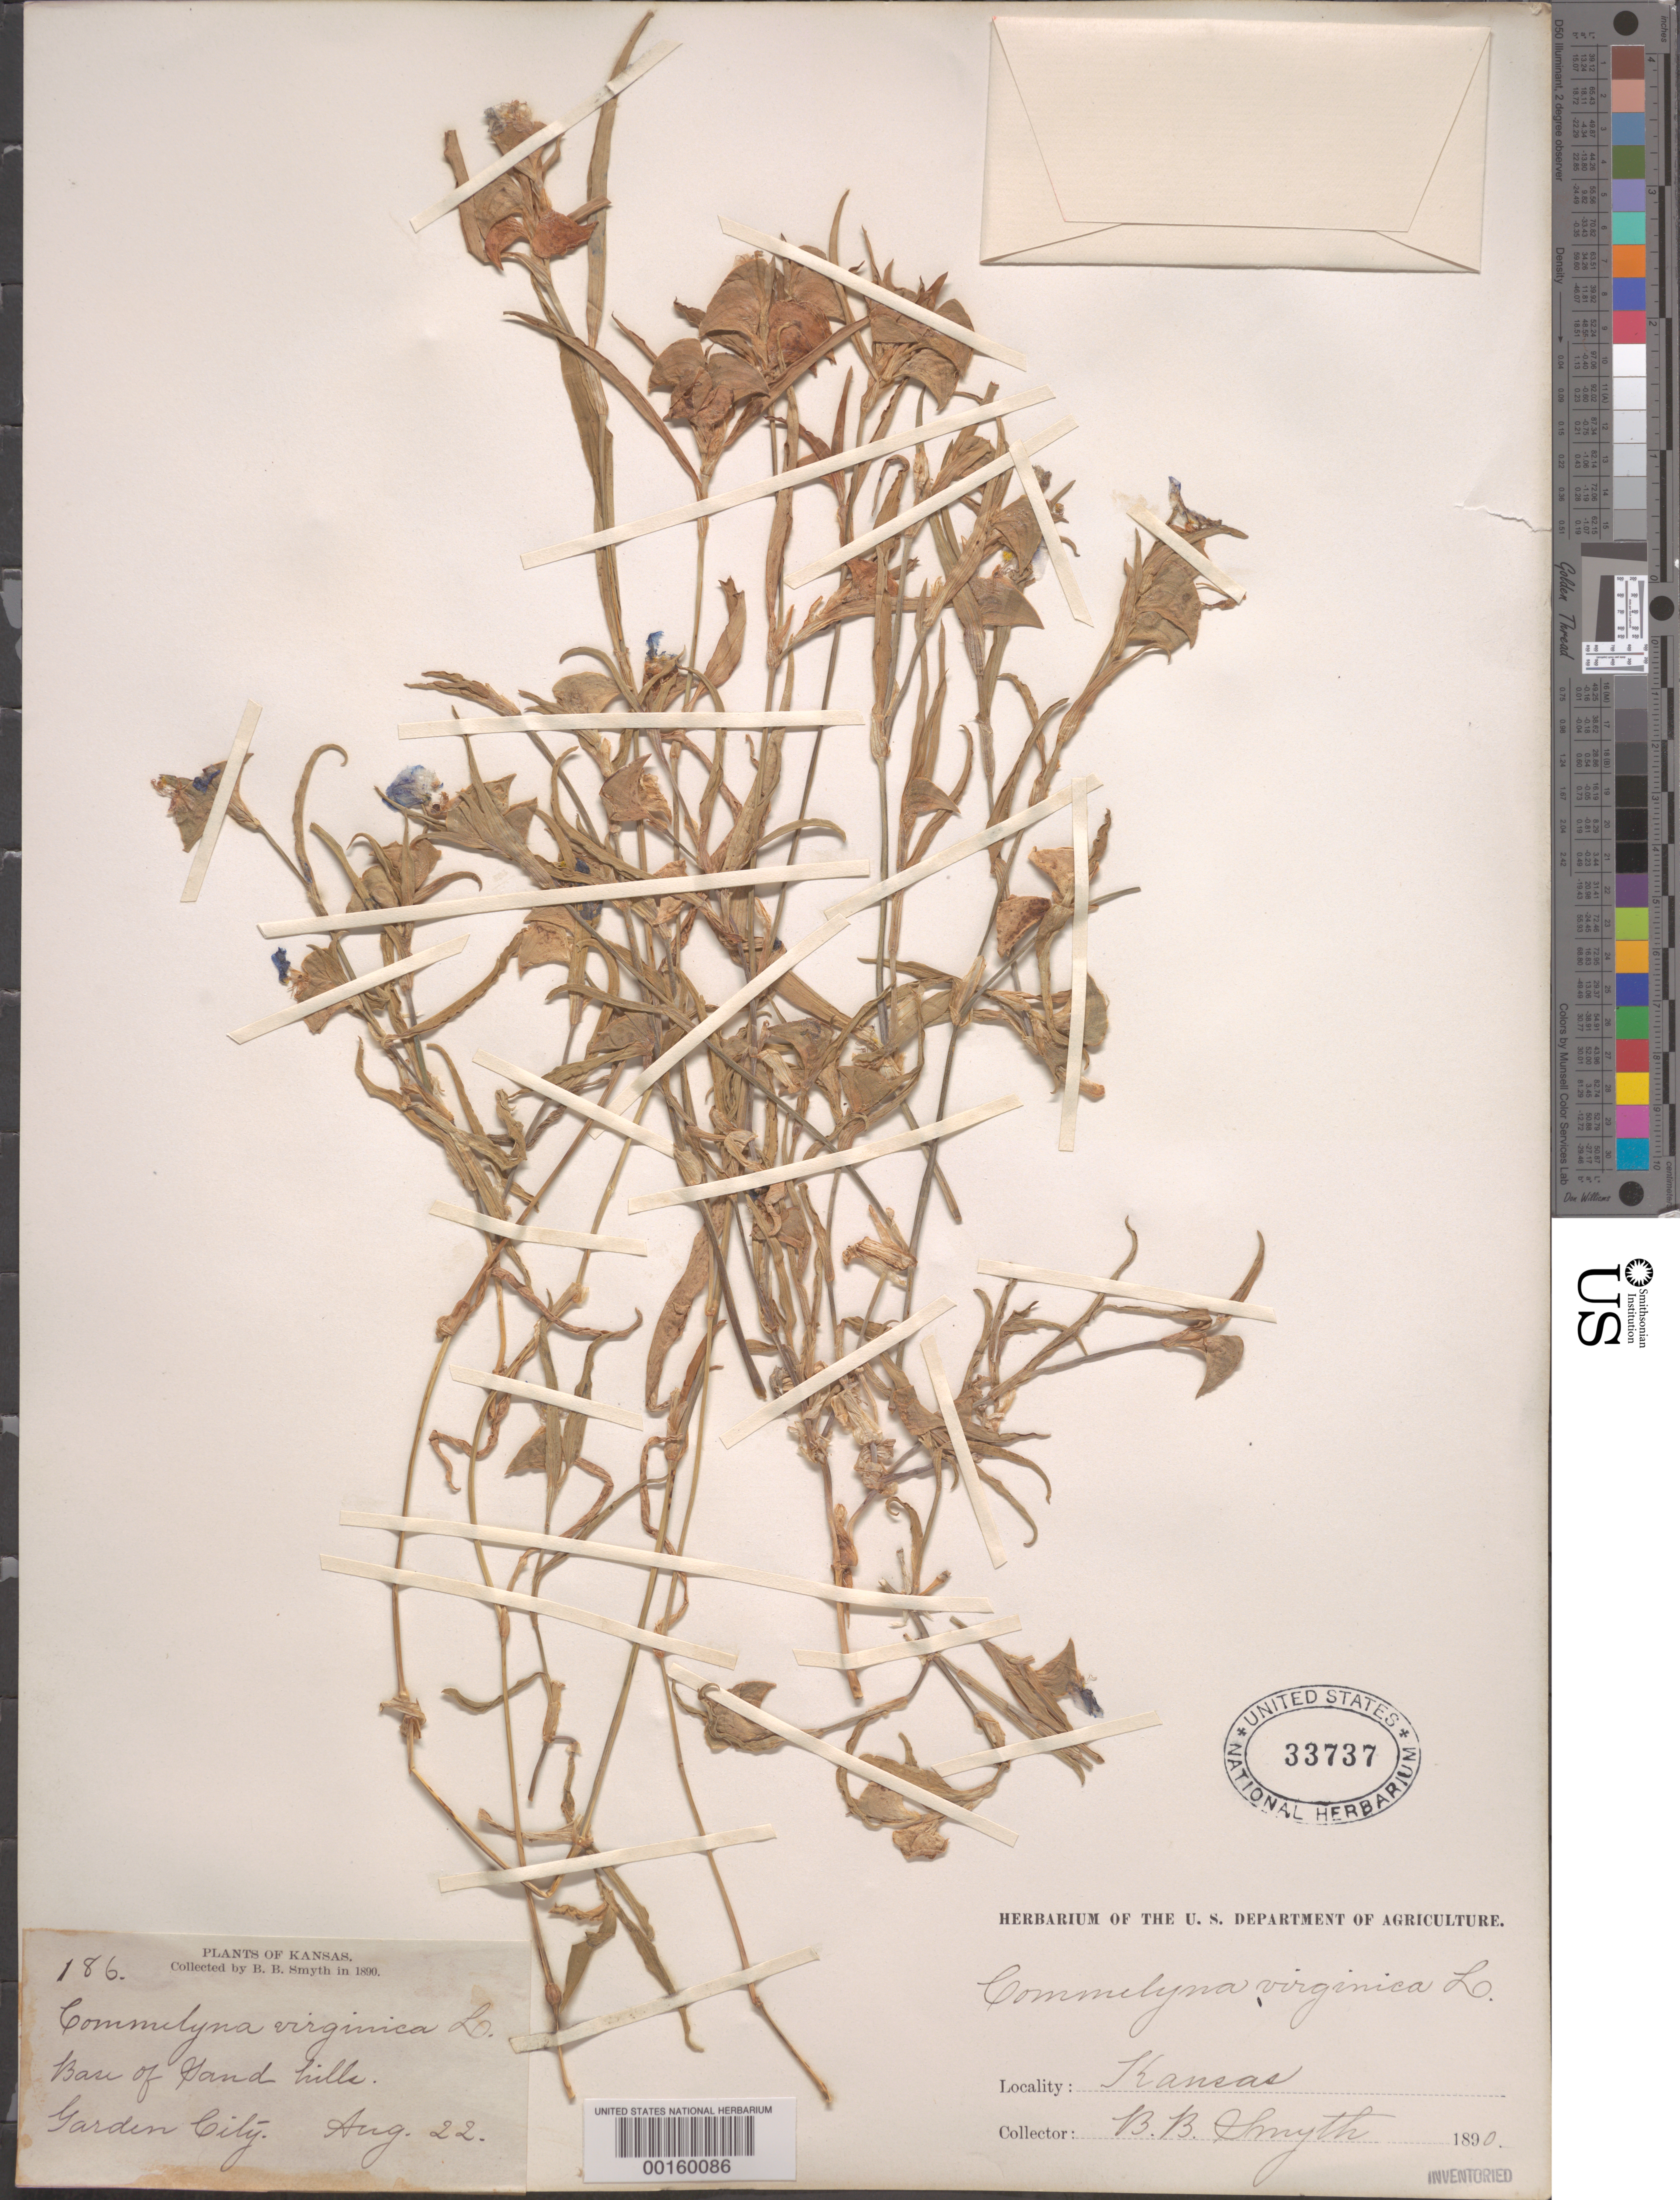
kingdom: Plantae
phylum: Tracheophyta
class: Liliopsida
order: Commelinales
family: Commelinaceae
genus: Commelina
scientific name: Commelina erecta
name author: L.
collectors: B. Smyth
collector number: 186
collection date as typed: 22 Aug 1890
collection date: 1890-08-22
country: United States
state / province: Kansas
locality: Garden city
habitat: Base of sand hills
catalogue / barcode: US 33737